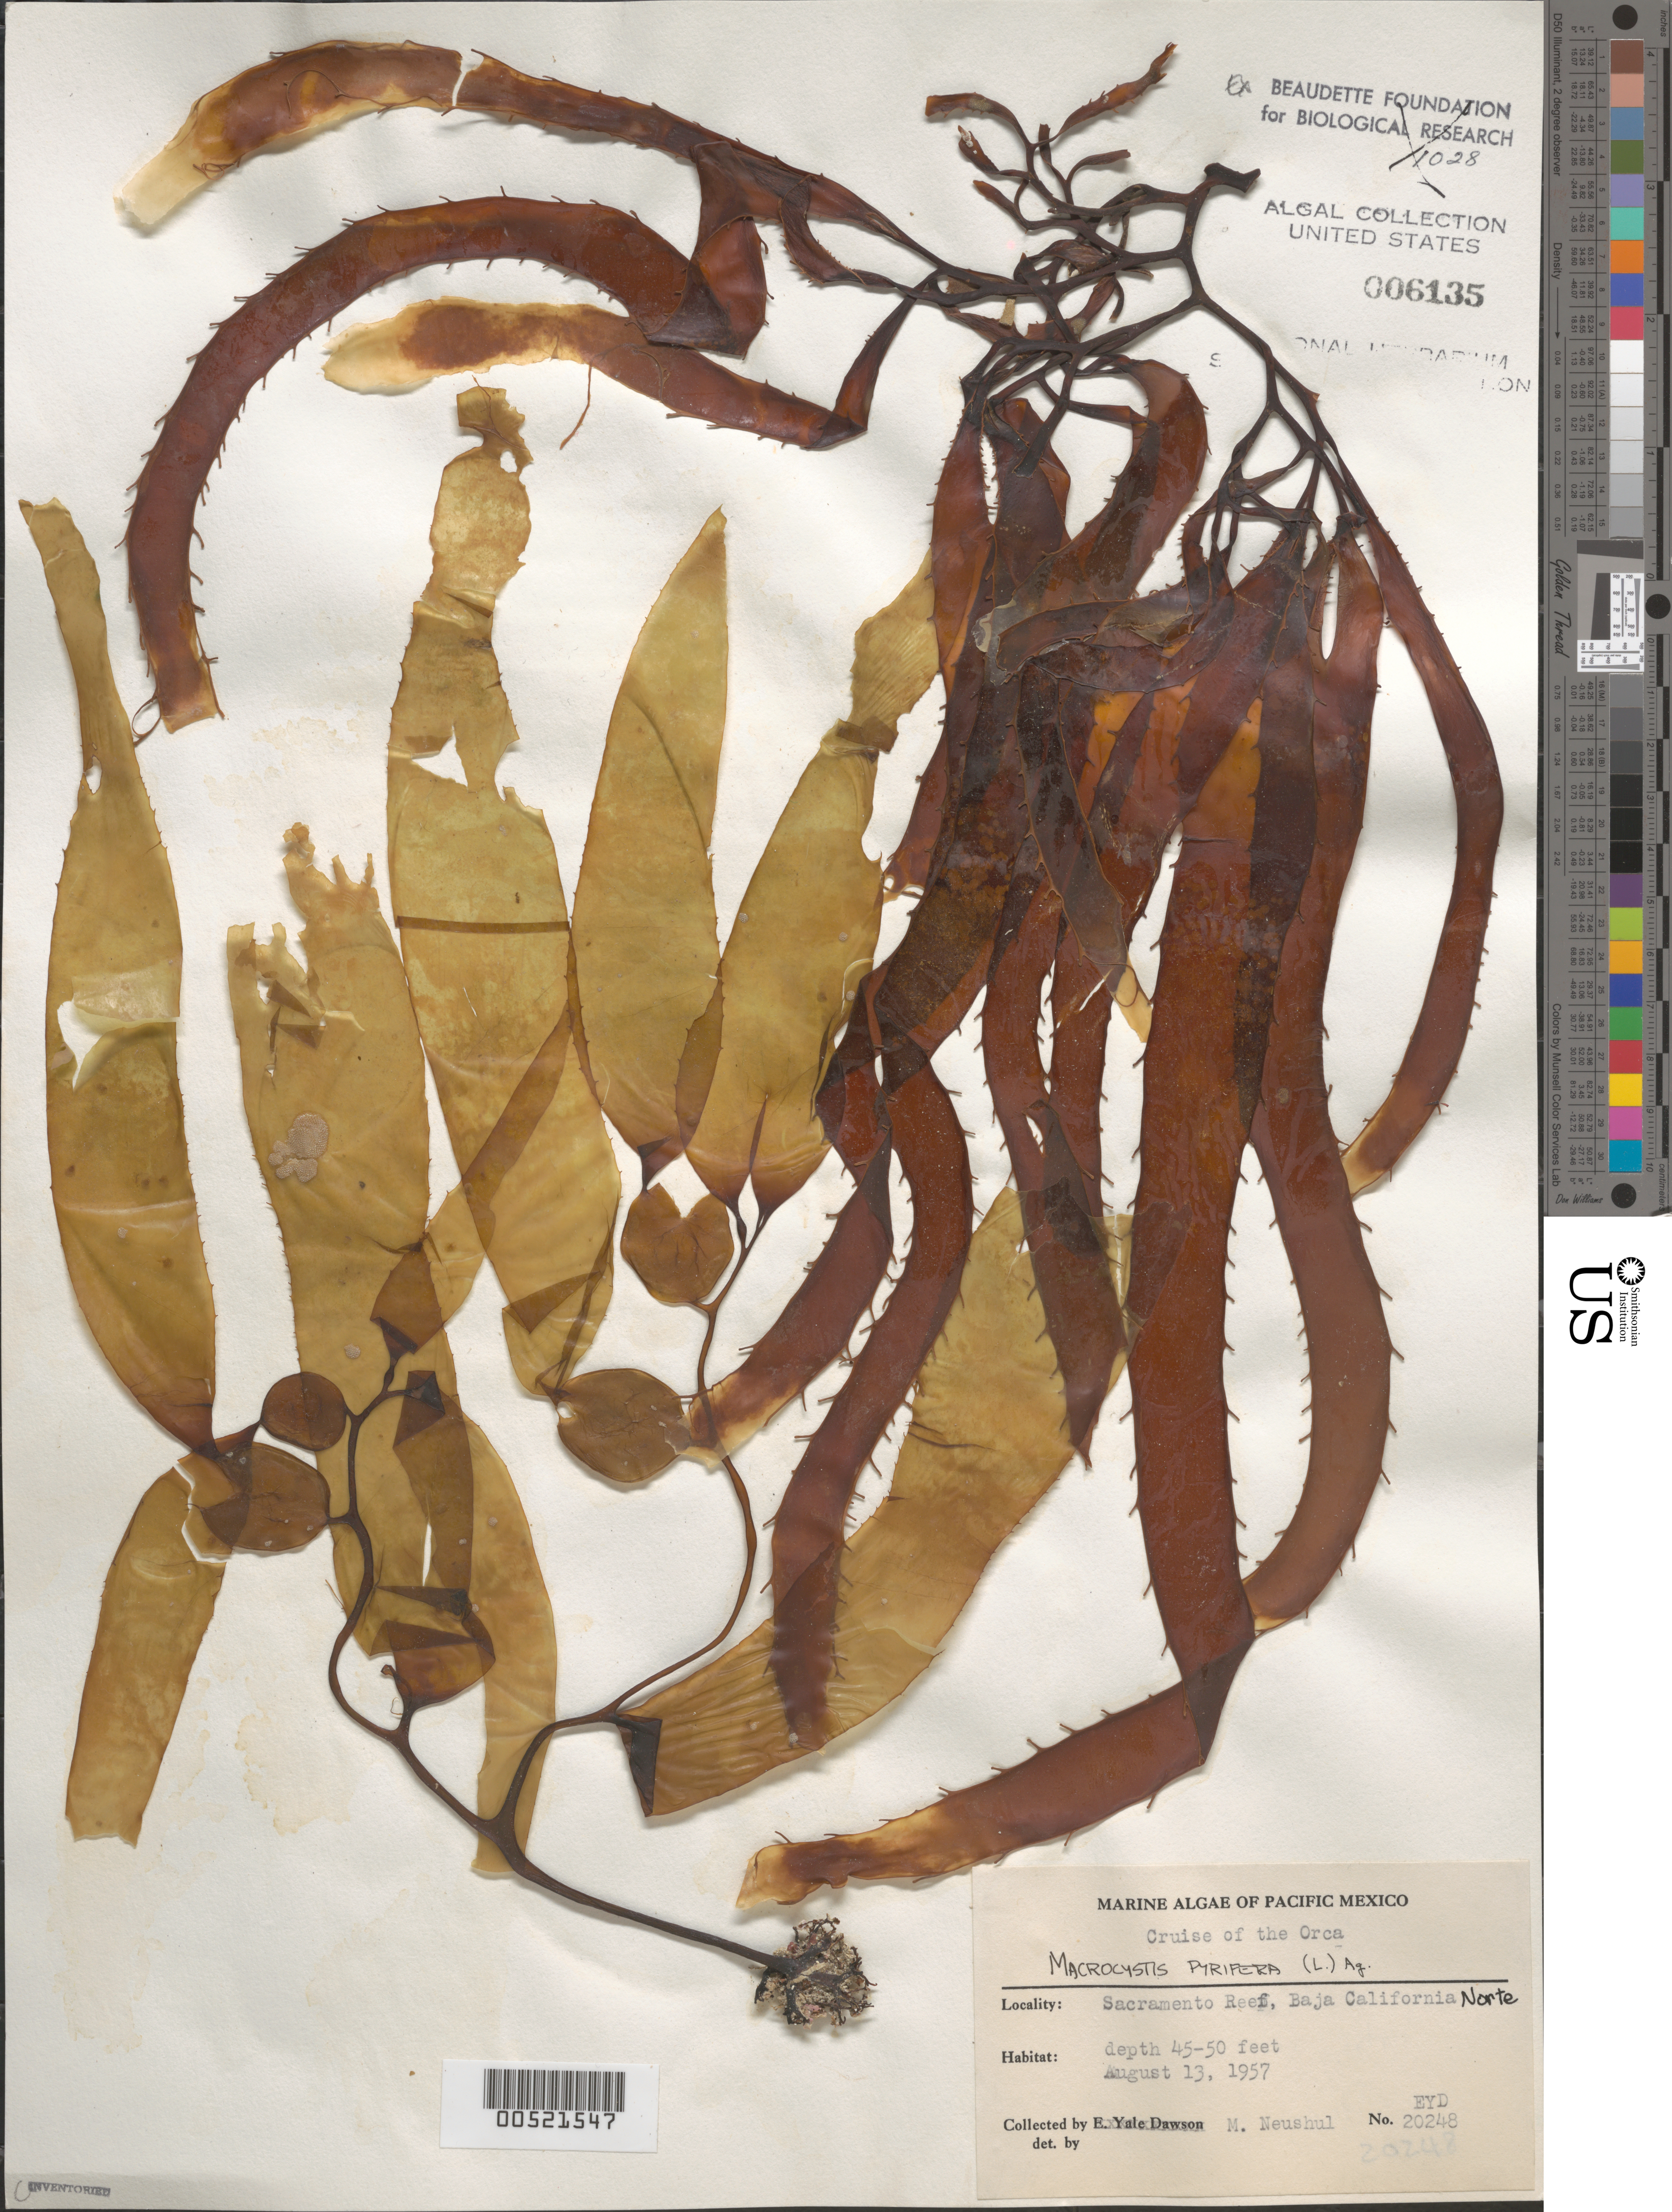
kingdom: Chromista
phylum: Ochrophyta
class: Phaeophyceae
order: Laminariales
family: Laminariaceae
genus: Macrocystis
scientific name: Macrocystis pyrifera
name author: (L.) C. Agardh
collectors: M. Neushul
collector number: EYD 20248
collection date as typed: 13 Aug 1957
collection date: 1957-08-13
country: Mexico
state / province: Baja California Norte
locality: Sacramento Reef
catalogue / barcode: US 6135